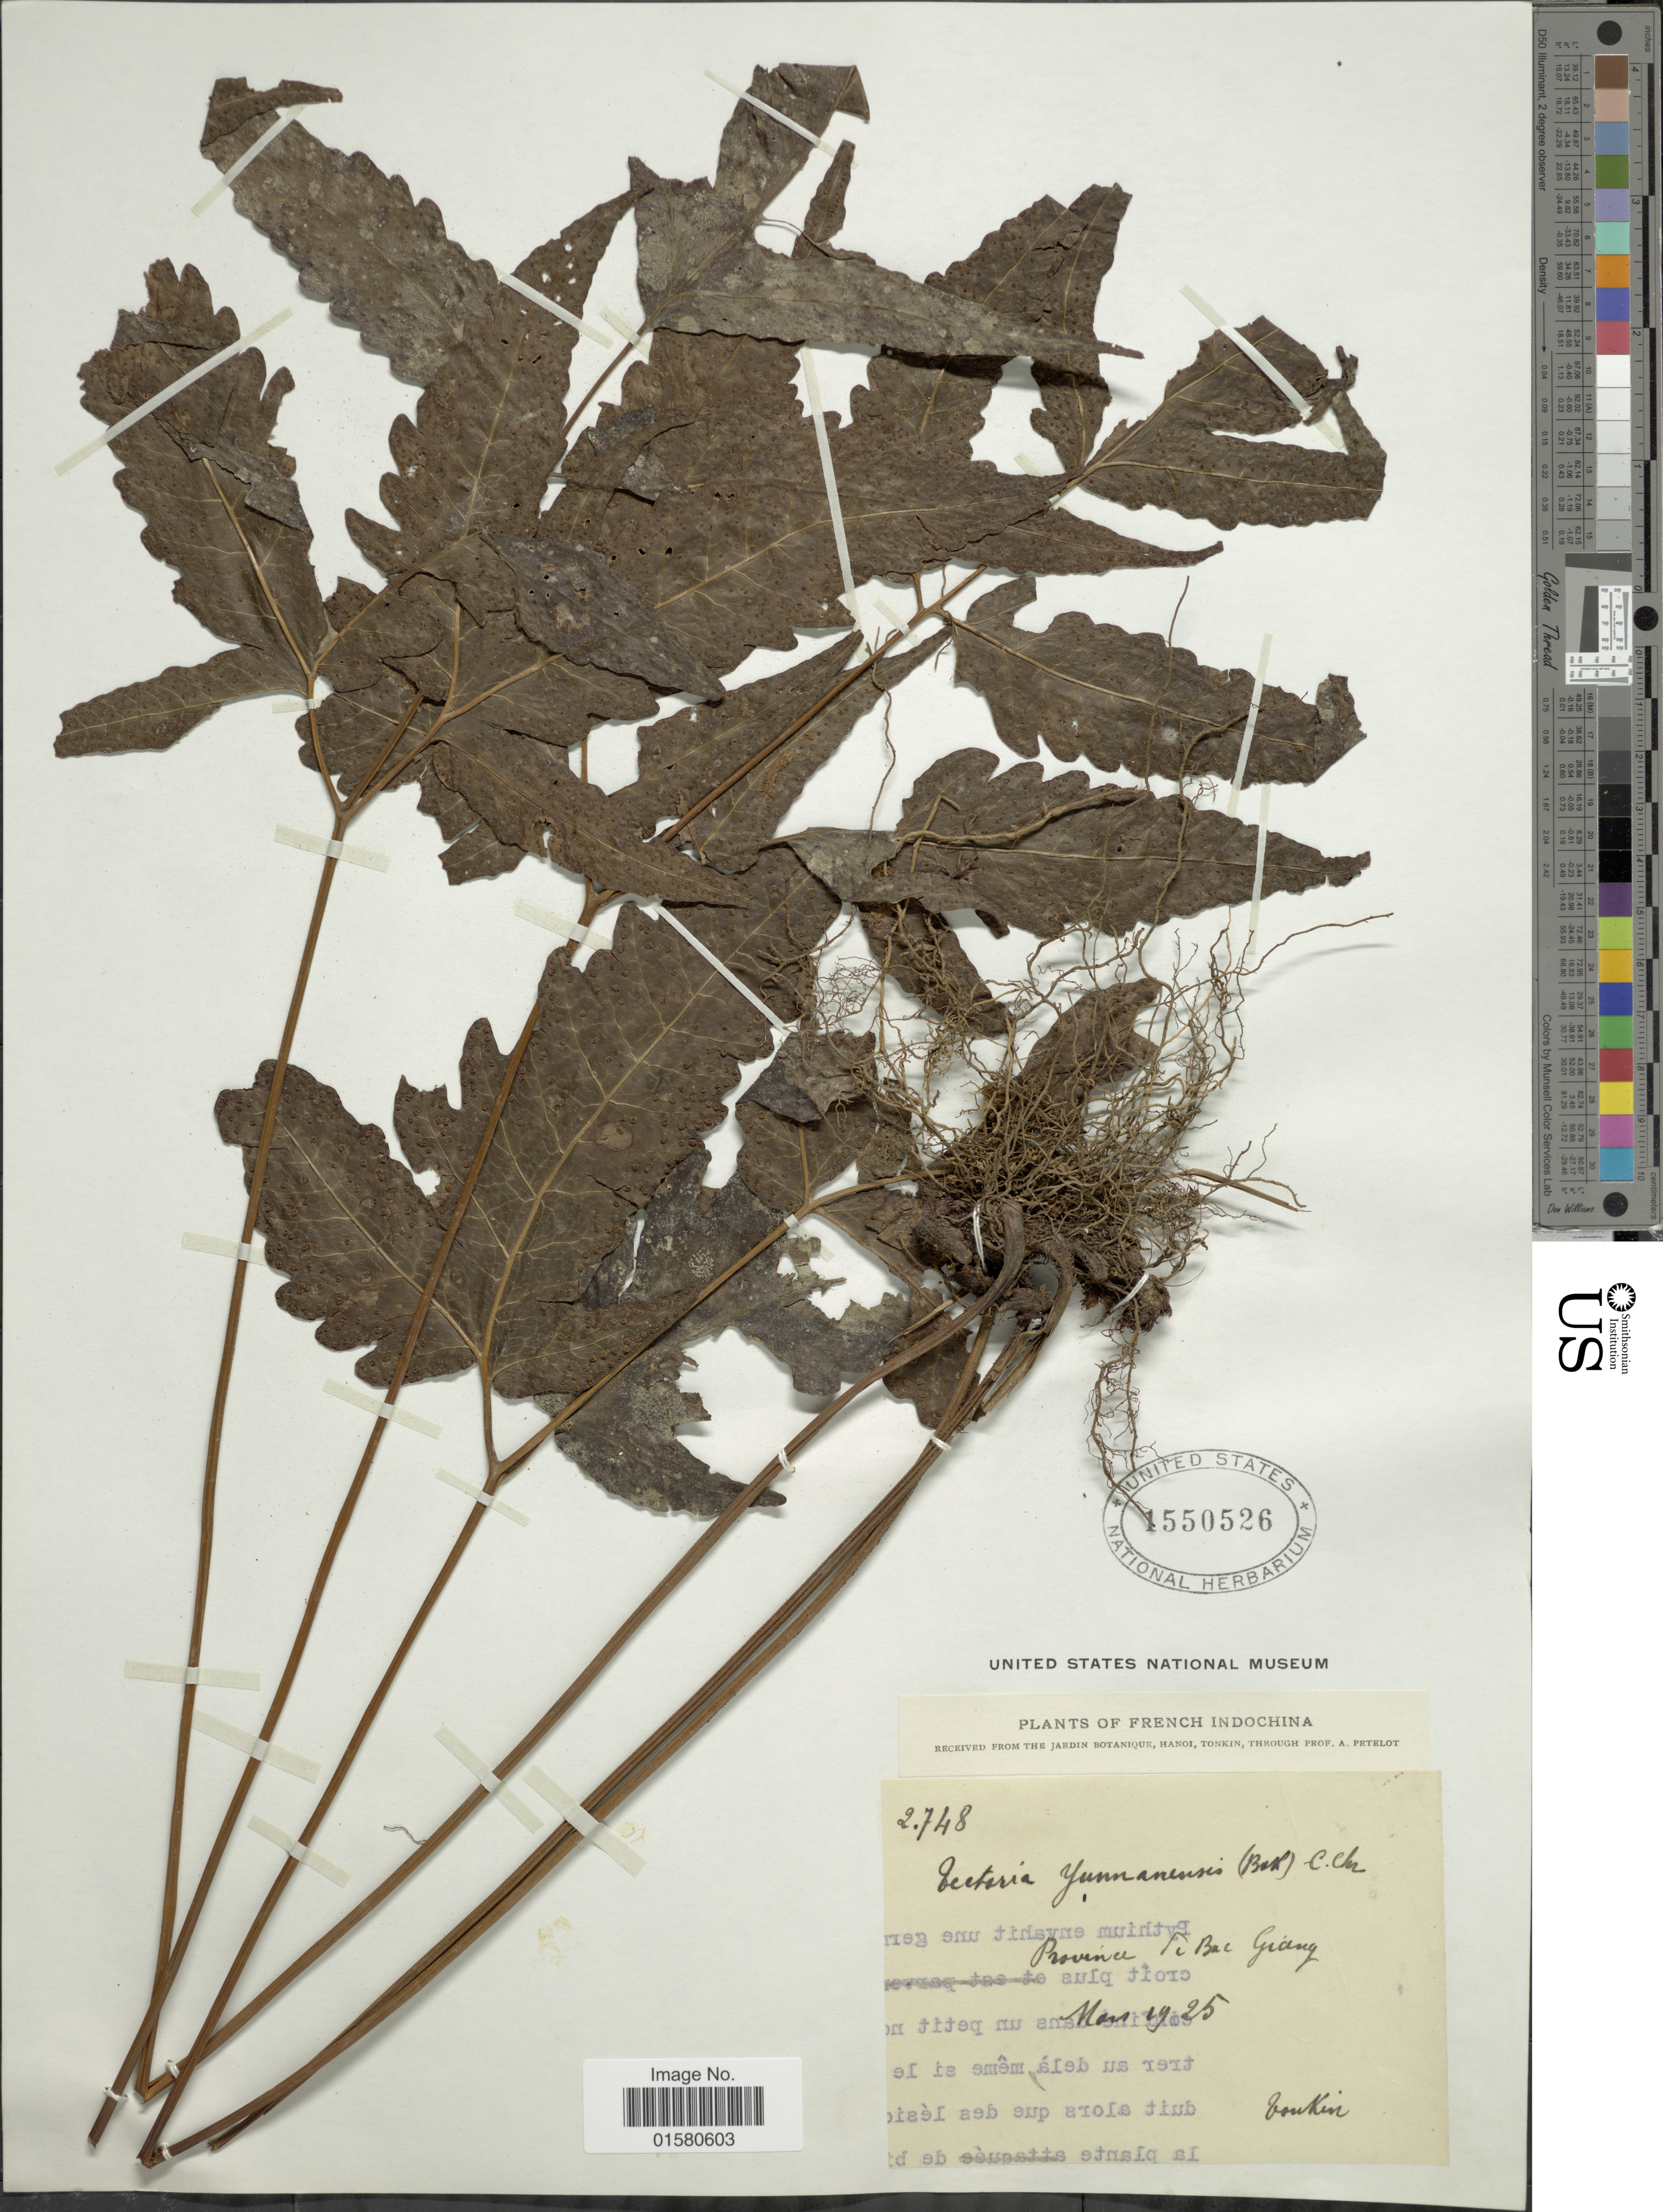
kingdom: Plantae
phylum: Tracheophyta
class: Polypodiopsida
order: Polypodiales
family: Tectariaceae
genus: Tectaria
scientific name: Tectaria yunnanensis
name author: (Baker) Ching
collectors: A. Petelot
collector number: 2748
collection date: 1925-03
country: Vietnam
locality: French Indochina, Tonkin. Province Ti Bac Giang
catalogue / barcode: US 1550526